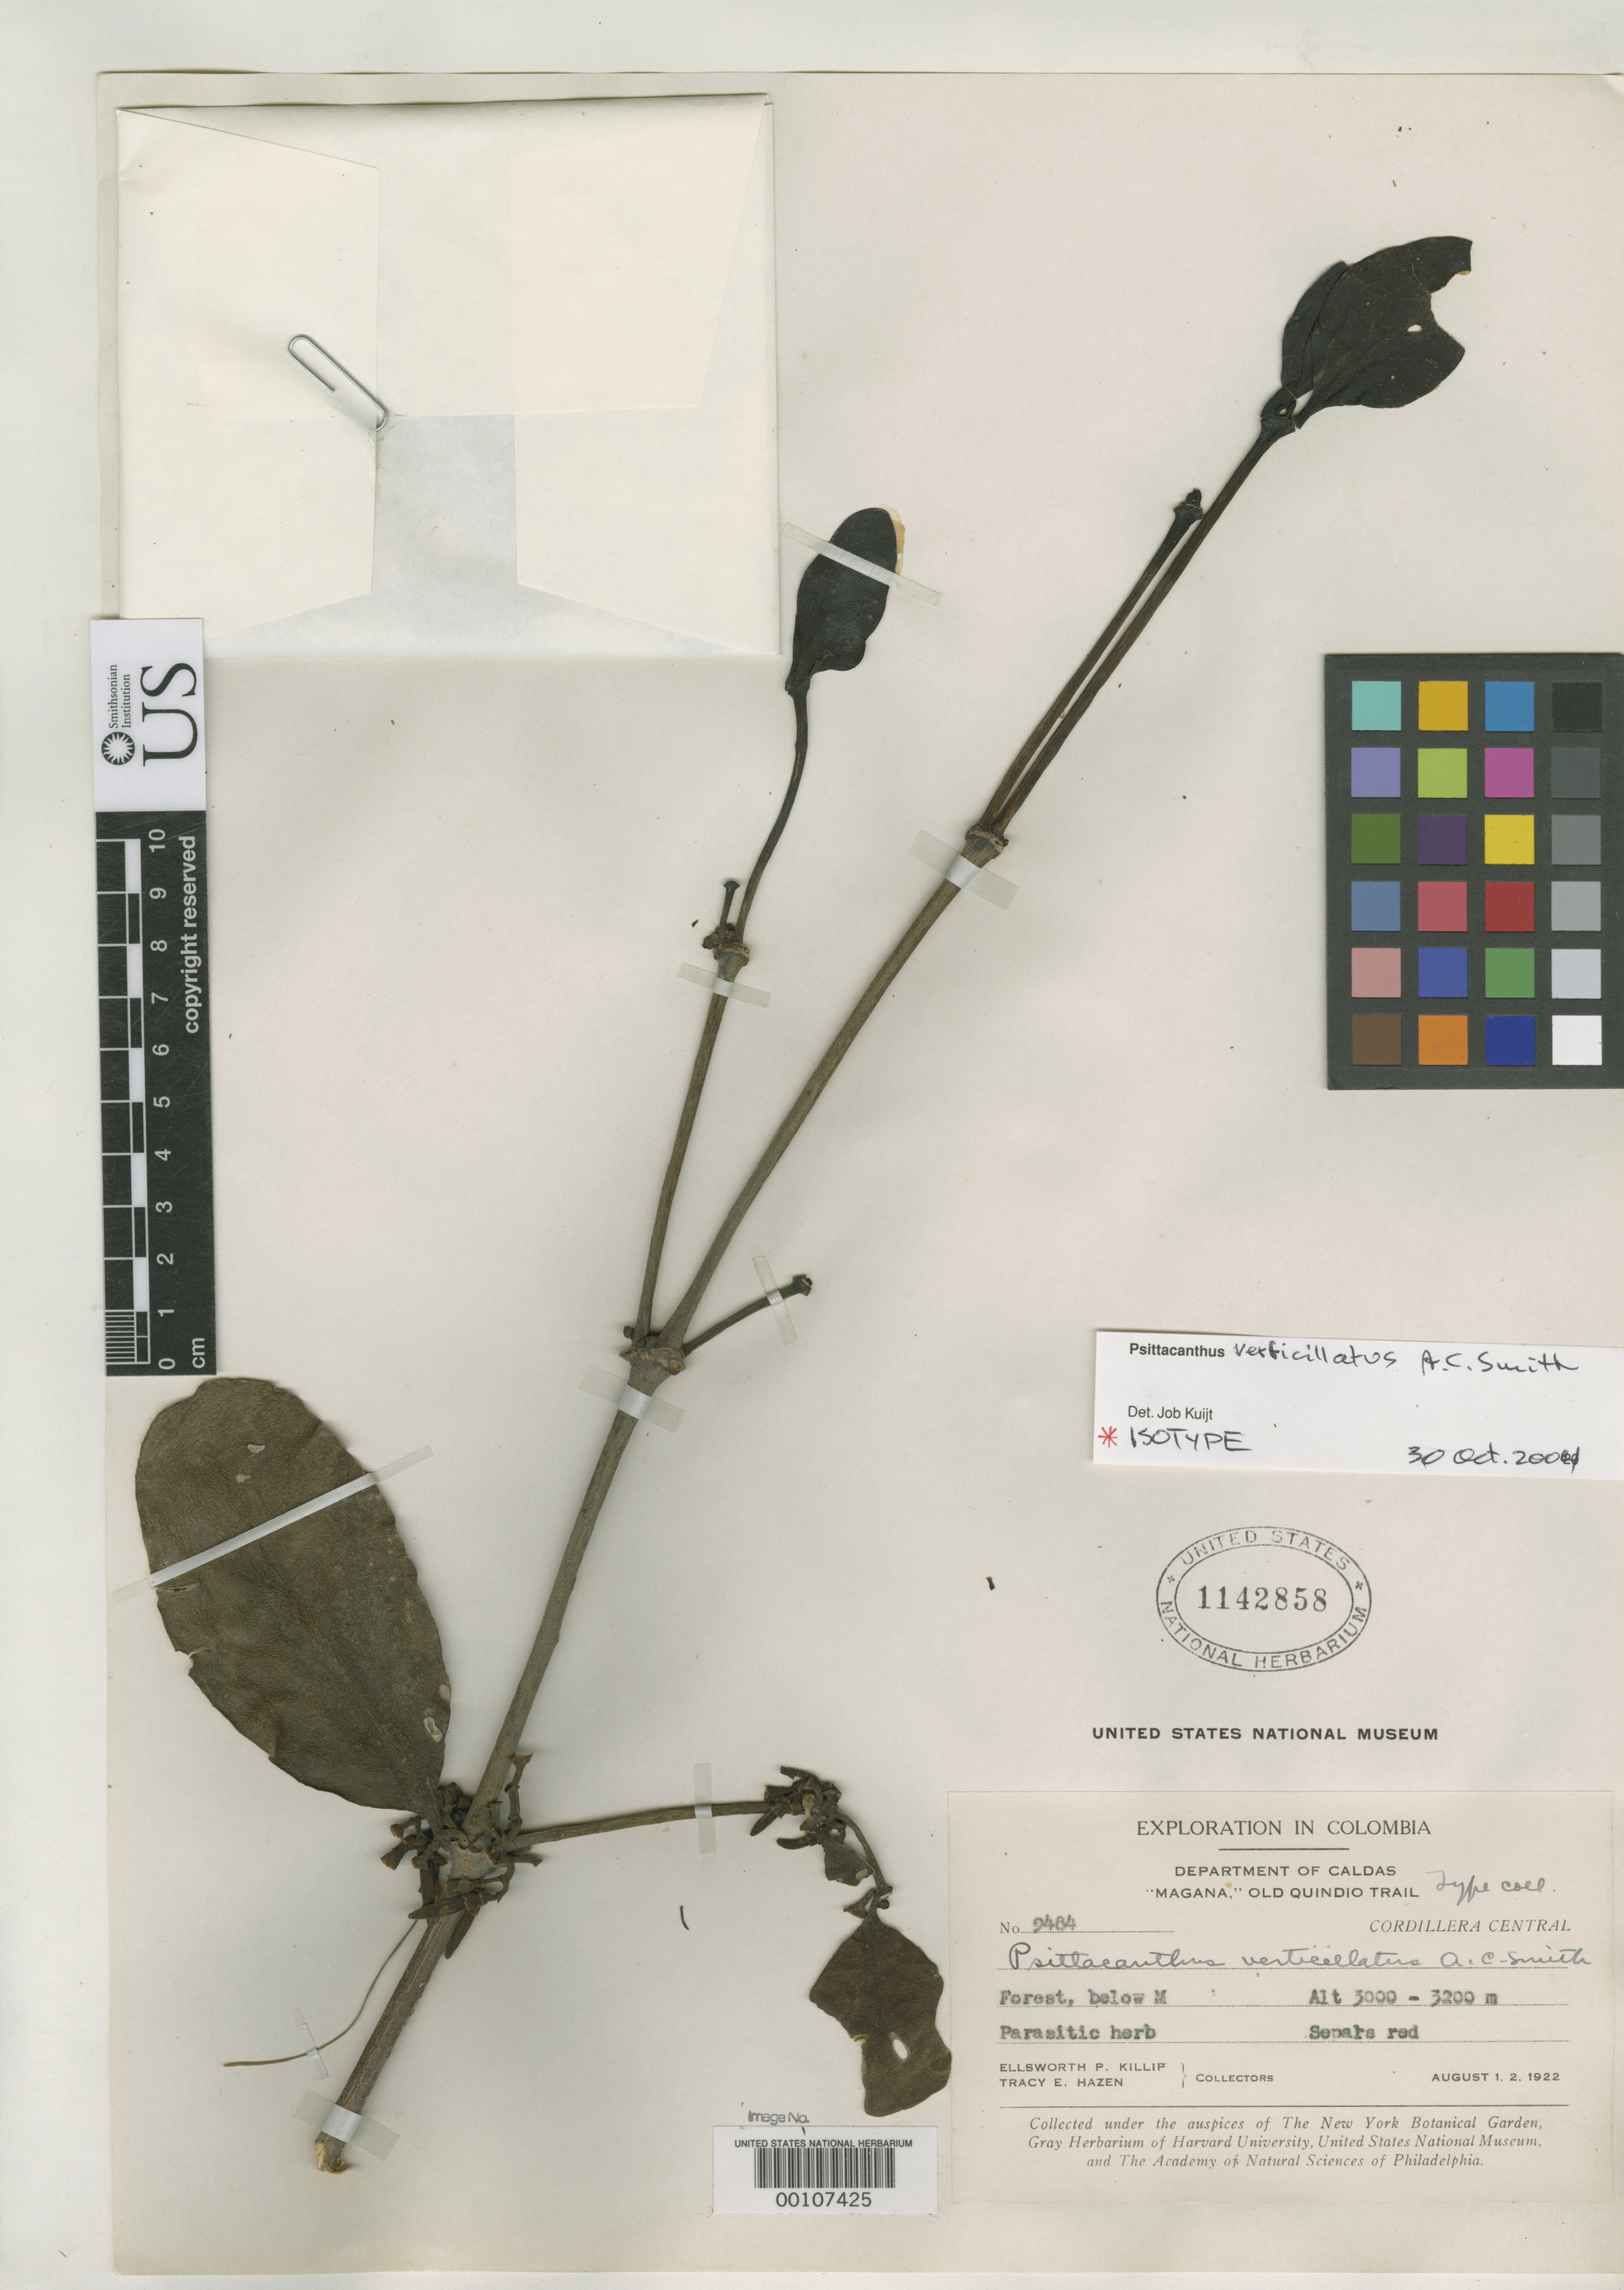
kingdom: Plantae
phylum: Tracheophyta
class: Magnoliopsida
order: Santalales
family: Loranthaceae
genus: Psittacanthus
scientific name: Psittacanthus verticillatus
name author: A.C. Sm.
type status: Isotype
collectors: E. P. Killip & T. E. Hazen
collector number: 9484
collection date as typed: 01 Aug 1922 to 02 Aug 1922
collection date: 1922-08-01/1922-08-02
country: Colombia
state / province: Caldas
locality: Old Quindo Trail.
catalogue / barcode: US 1142858